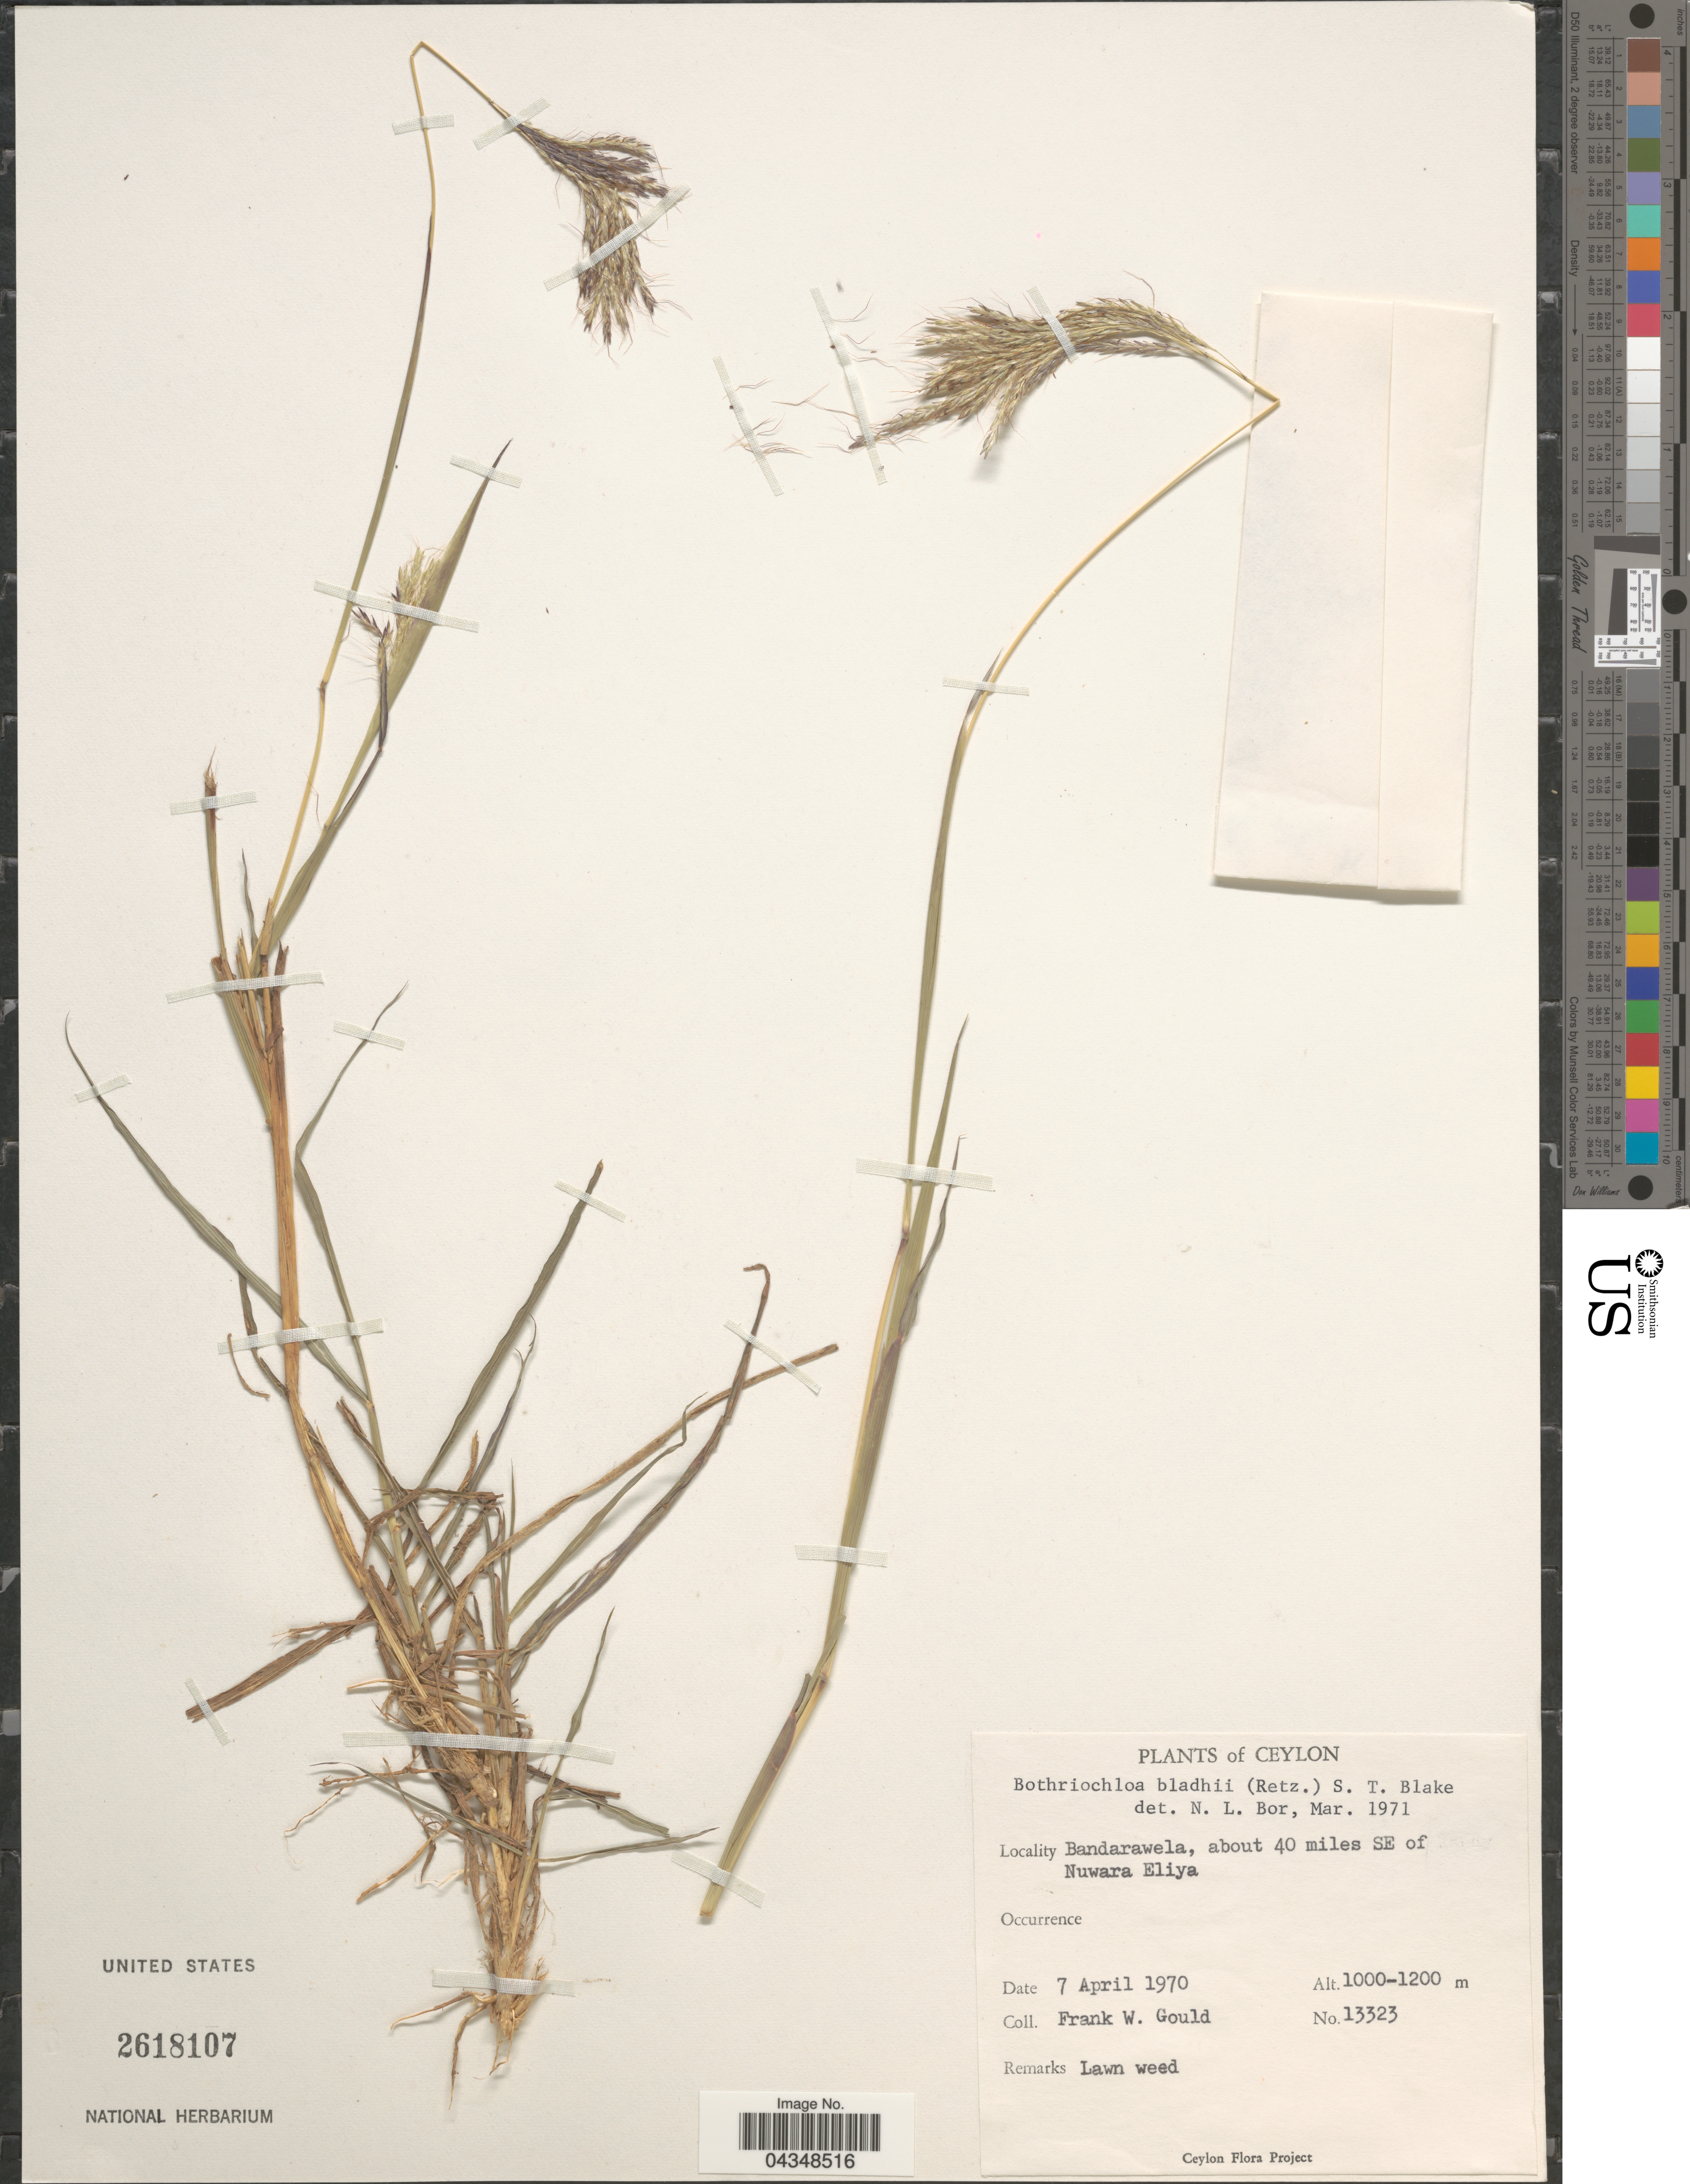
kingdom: Plantae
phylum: Tracheophyta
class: Liliopsida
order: Poales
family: Poaceae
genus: Bothriochloa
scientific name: Bothriochloa bladhii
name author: (Retz.) S.T. Blake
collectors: F. W. Gould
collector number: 13323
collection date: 1970-04-07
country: Sri Lanka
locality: Ceylon. Bandarawela, about 40 miles SE of Nuwara Eliya.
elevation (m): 1000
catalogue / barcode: US 2618107